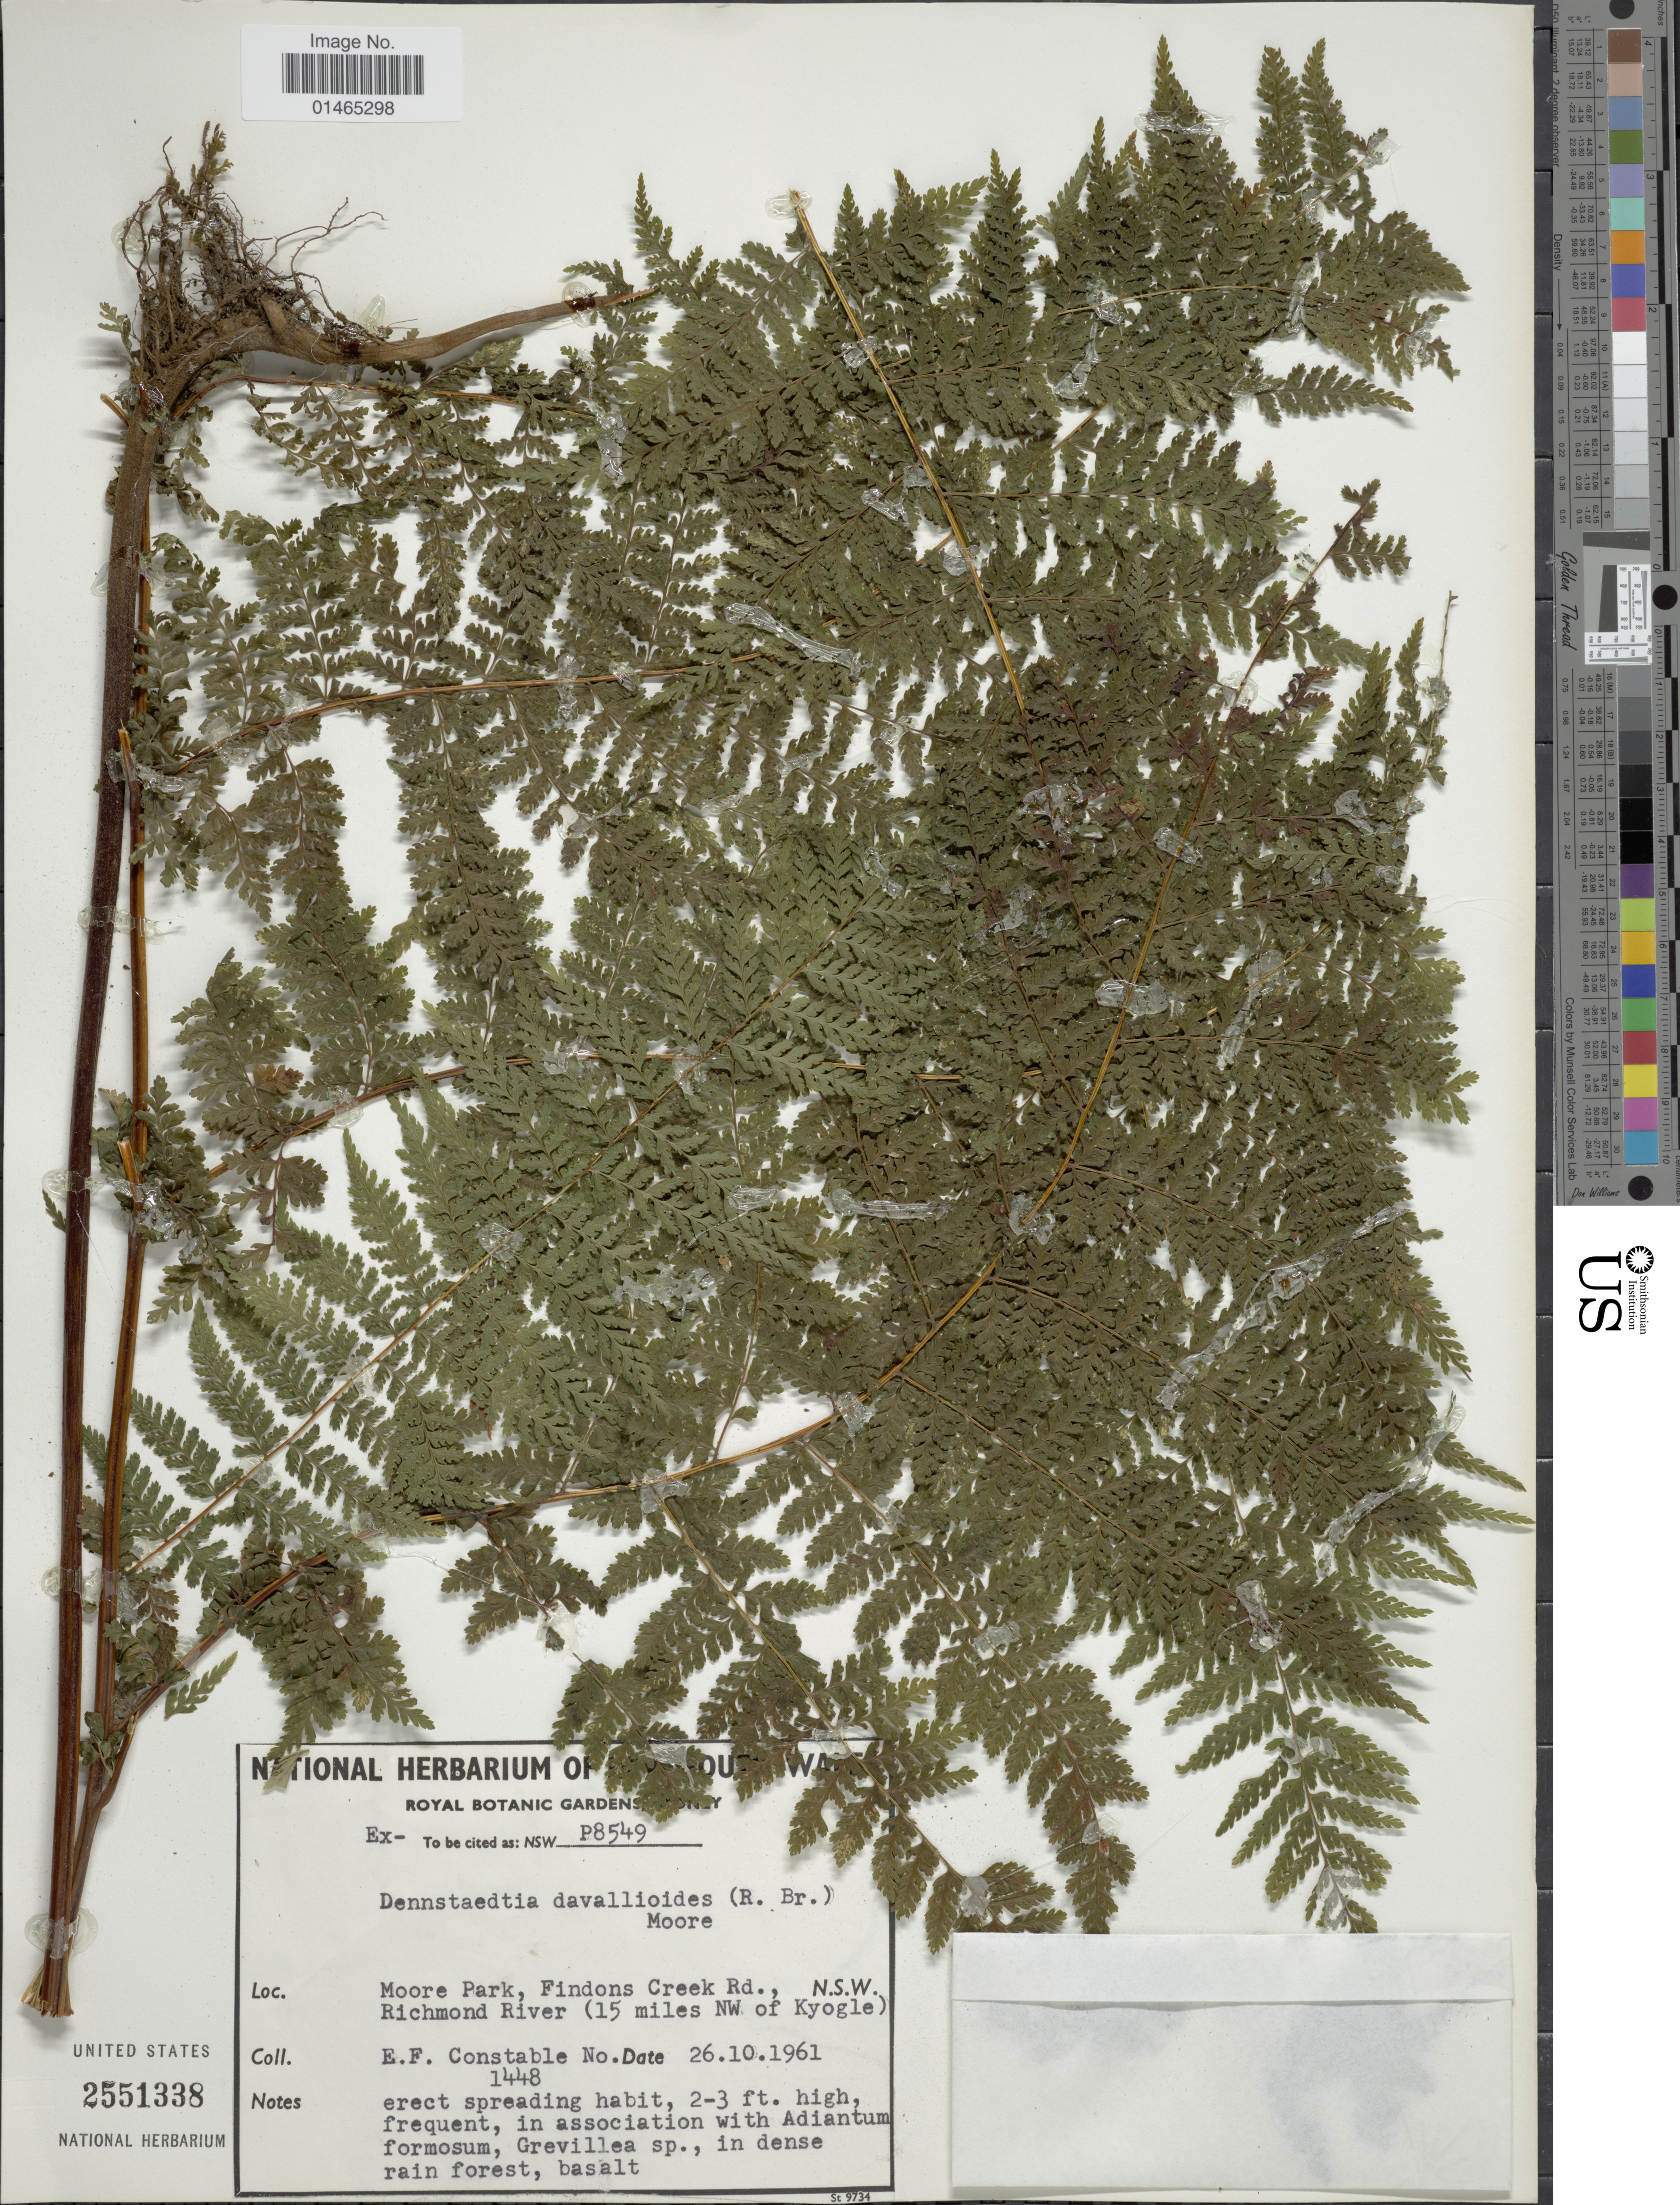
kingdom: Plantae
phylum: Tracheophyta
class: Polypodiopsida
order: Polypodiales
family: Dennstaedtiaceae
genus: Dennstaedtia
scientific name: Dennstaedtia davallioides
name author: (R. Br.) T. Moore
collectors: E. F. Constable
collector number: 1448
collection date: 1961-10-26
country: Australia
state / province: New South Wales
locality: Moore Park, Findons Creek Rd., Richmond River (15 miles NW of Kyogle)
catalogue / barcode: US 2551338